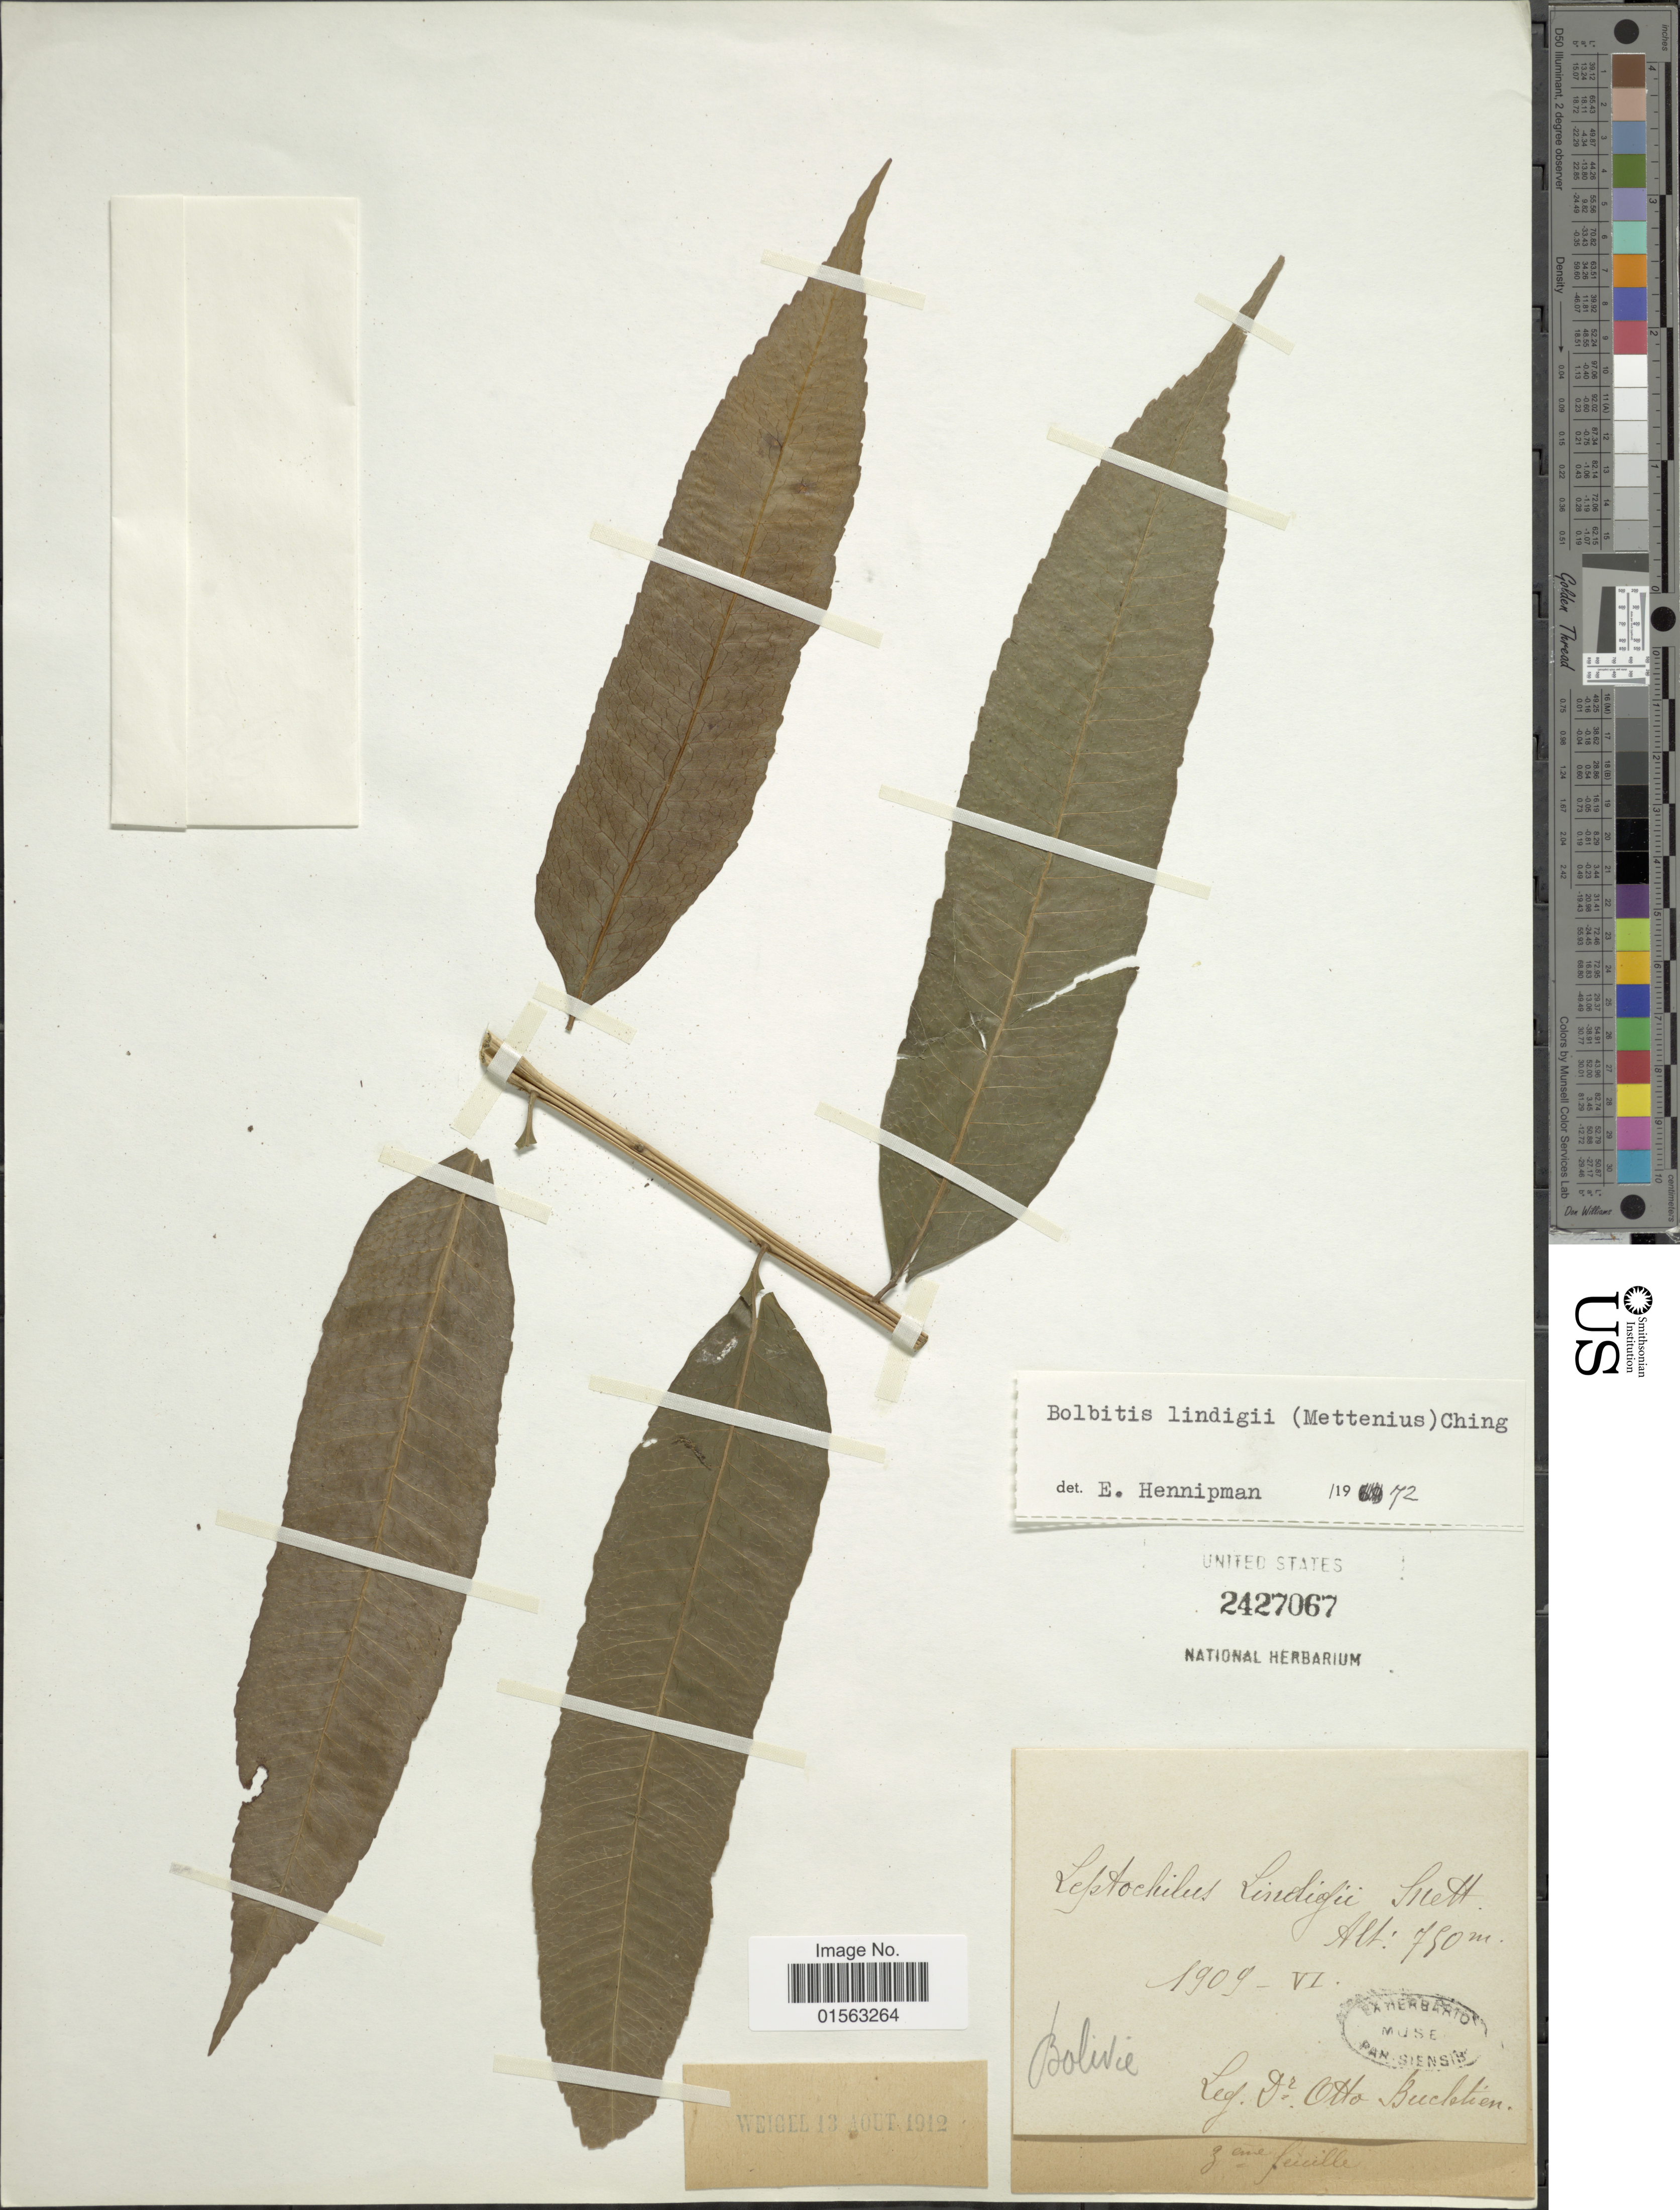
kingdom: Plantae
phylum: Tracheophyta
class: Polypodiopsida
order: Polypodiales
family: Dryopteridaceae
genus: Mickelia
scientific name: Mickelia lindigii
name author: (Mett.) R.C. Moran et al.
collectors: O. Buchtien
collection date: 1909-06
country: Bolivia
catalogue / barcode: US 2427067